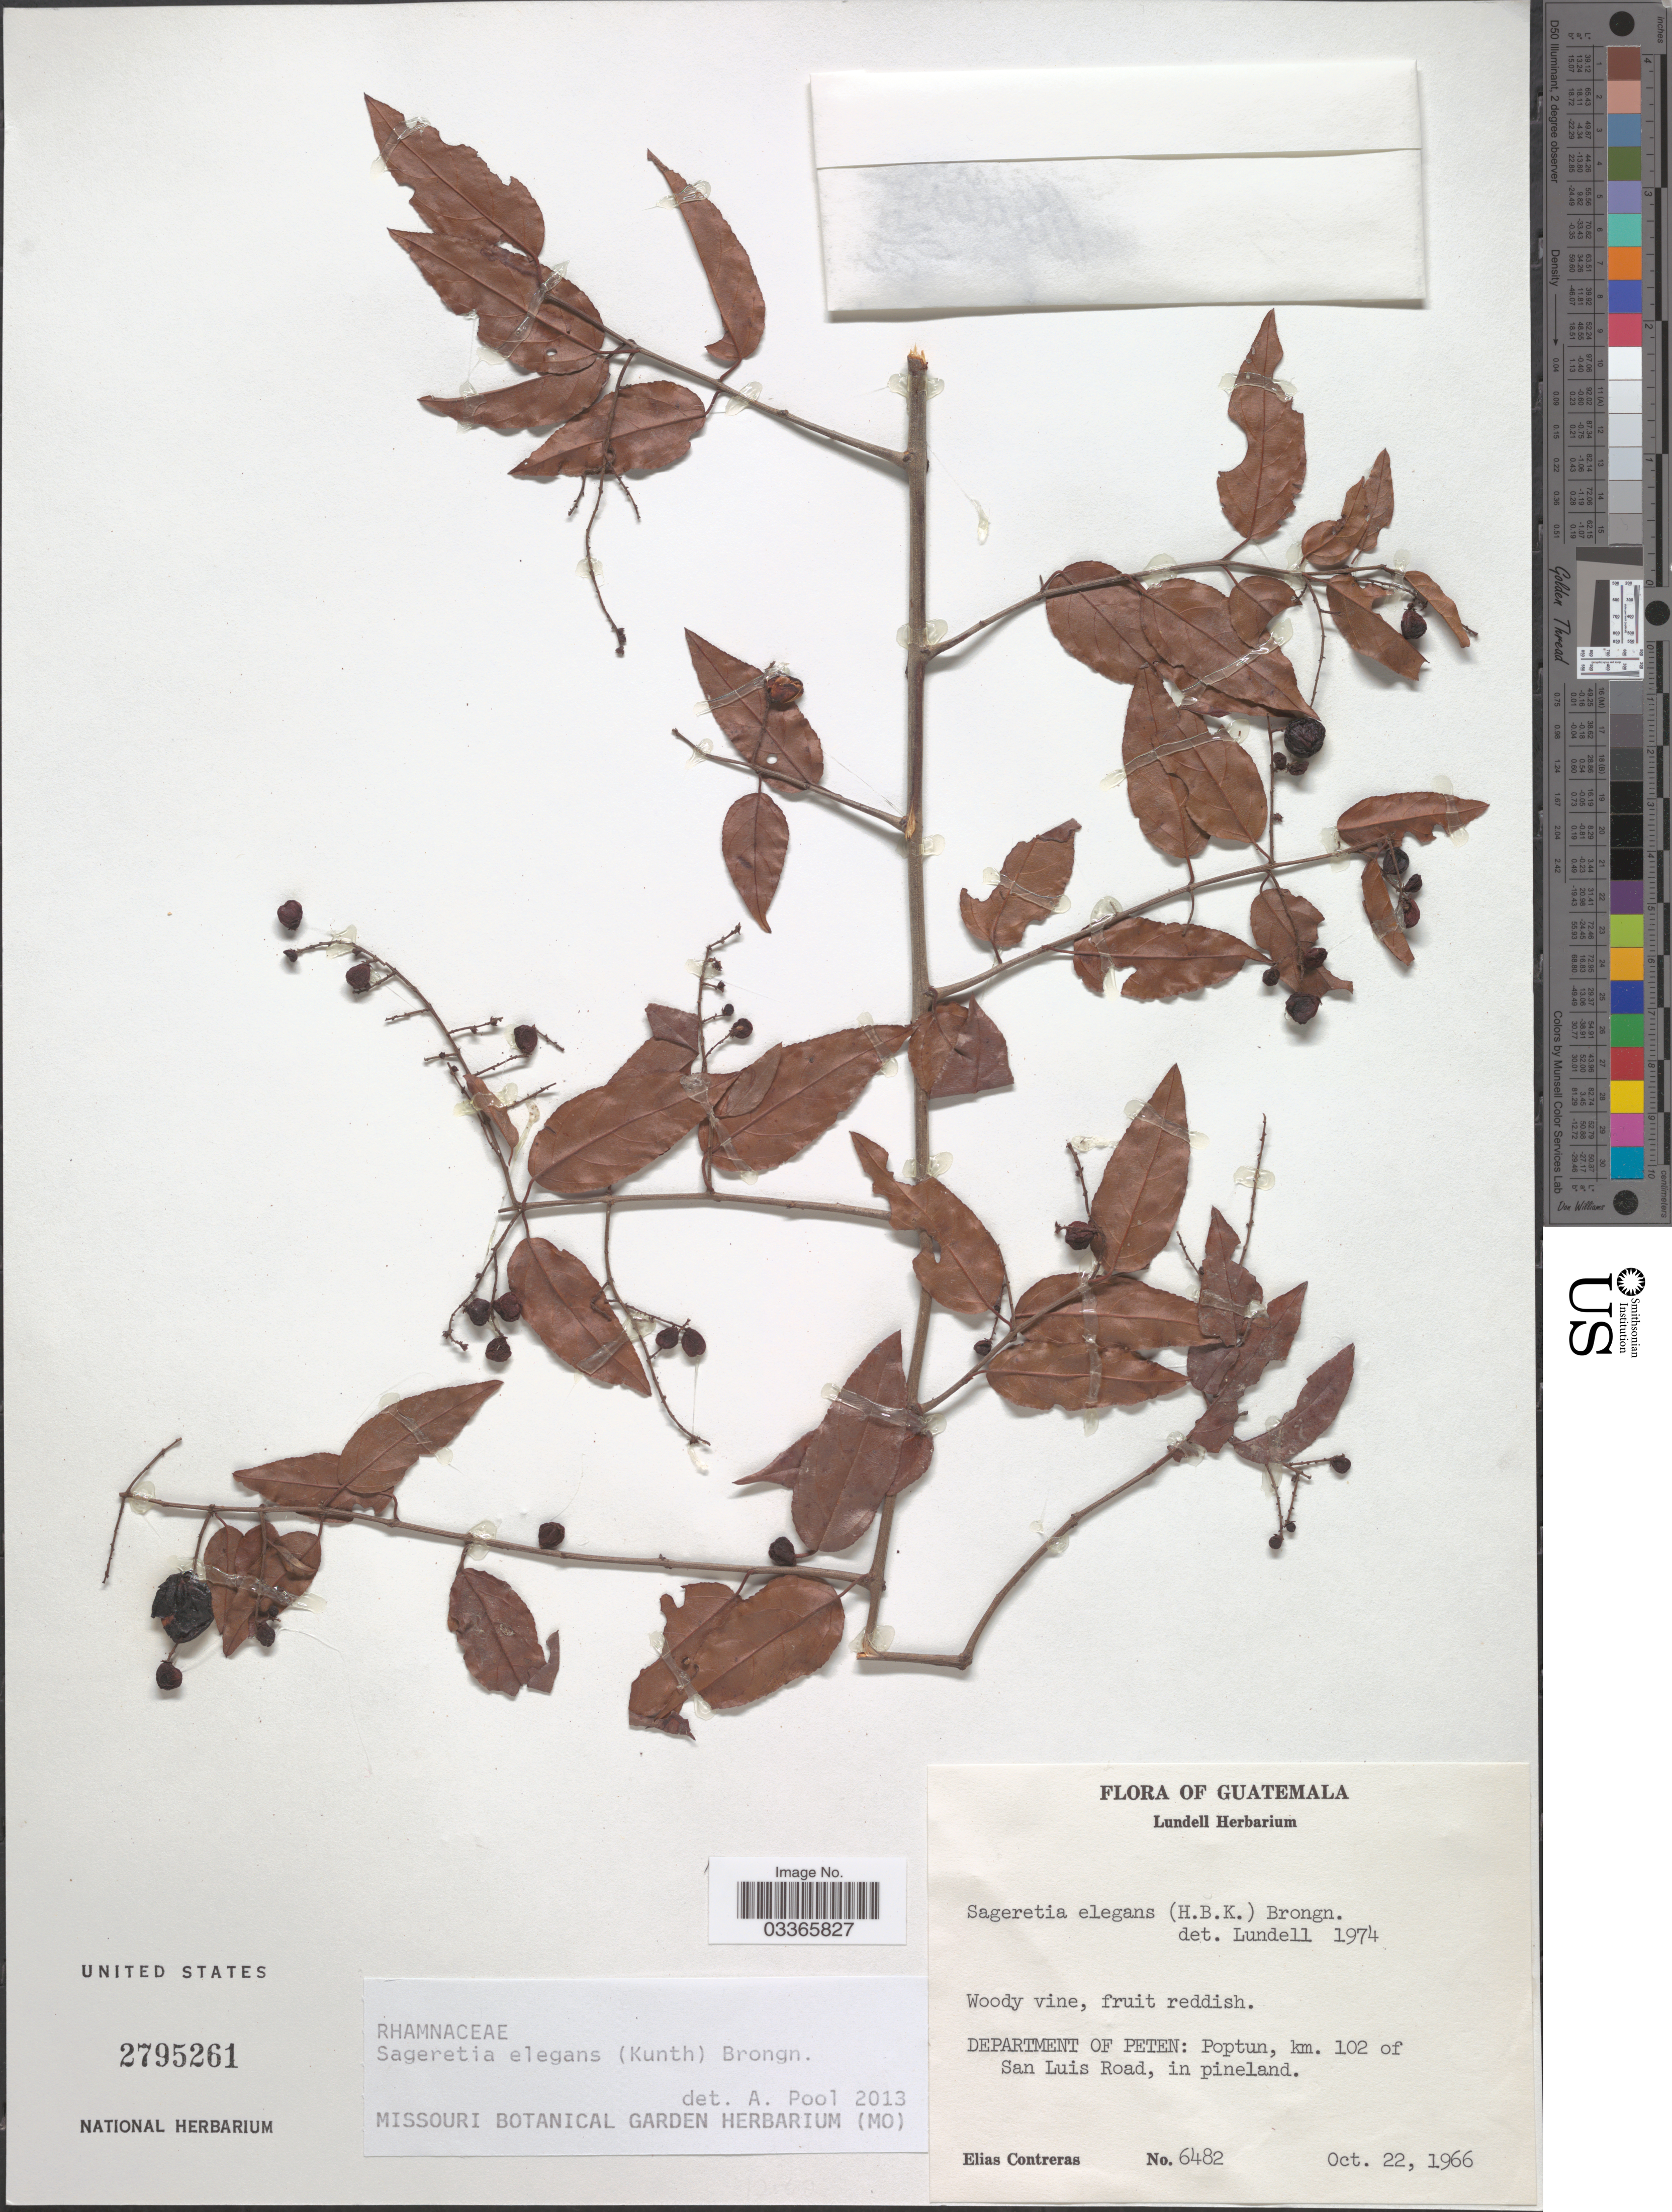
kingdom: Plantae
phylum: Tracheophyta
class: Magnoliopsida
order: Rosales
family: Rhamnaceae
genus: Sageretia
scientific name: Sageretia elegans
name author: (Kunth) Brongn.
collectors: E. Contreras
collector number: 6482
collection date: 1966-10-22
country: Guatemala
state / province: El Petén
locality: Department of Peten: Poptun, km. 102 of San Luis Road, in pineland.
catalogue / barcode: US 2795261